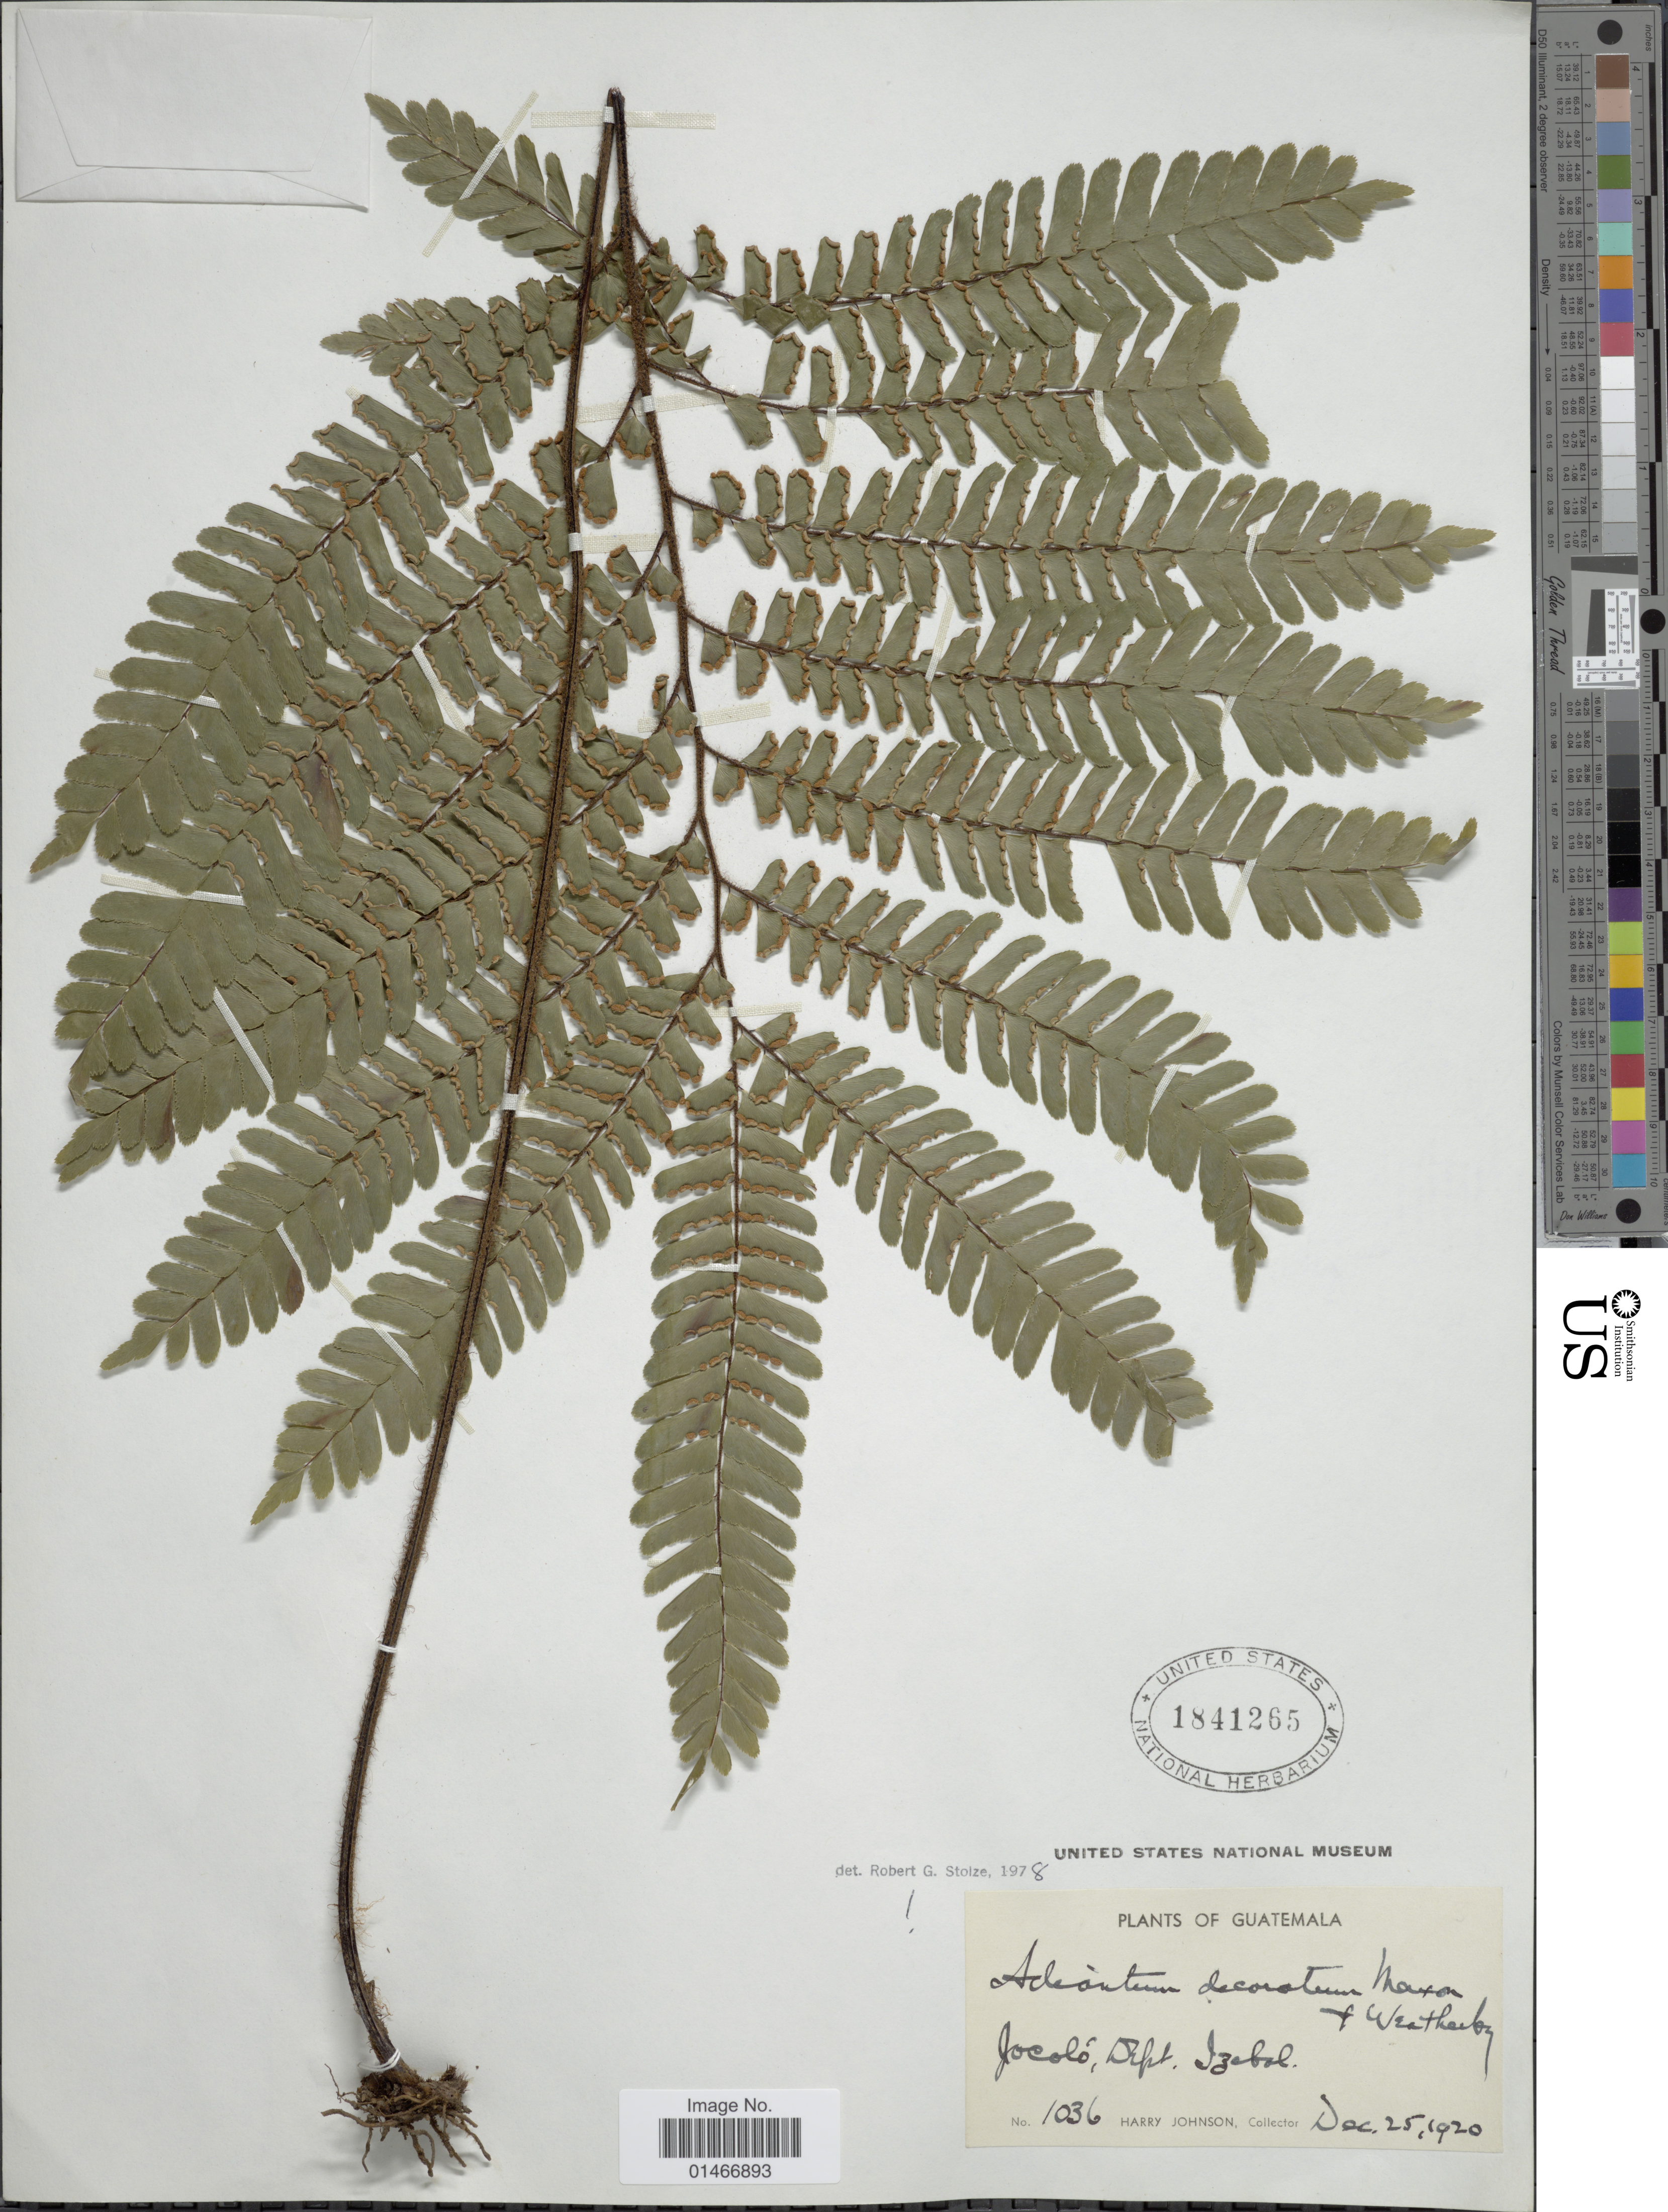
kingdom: Plantae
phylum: Tracheophyta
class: Polypodiopsida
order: Polypodiales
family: Pteridaceae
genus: Adiantum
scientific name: Adiantum decoratum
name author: Maxon & Weath.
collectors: H. Johnson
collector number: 1036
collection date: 1920-12-25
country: Guatemala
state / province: Izabal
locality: Jozolo, Dept. Izabal.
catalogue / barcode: US 1841265